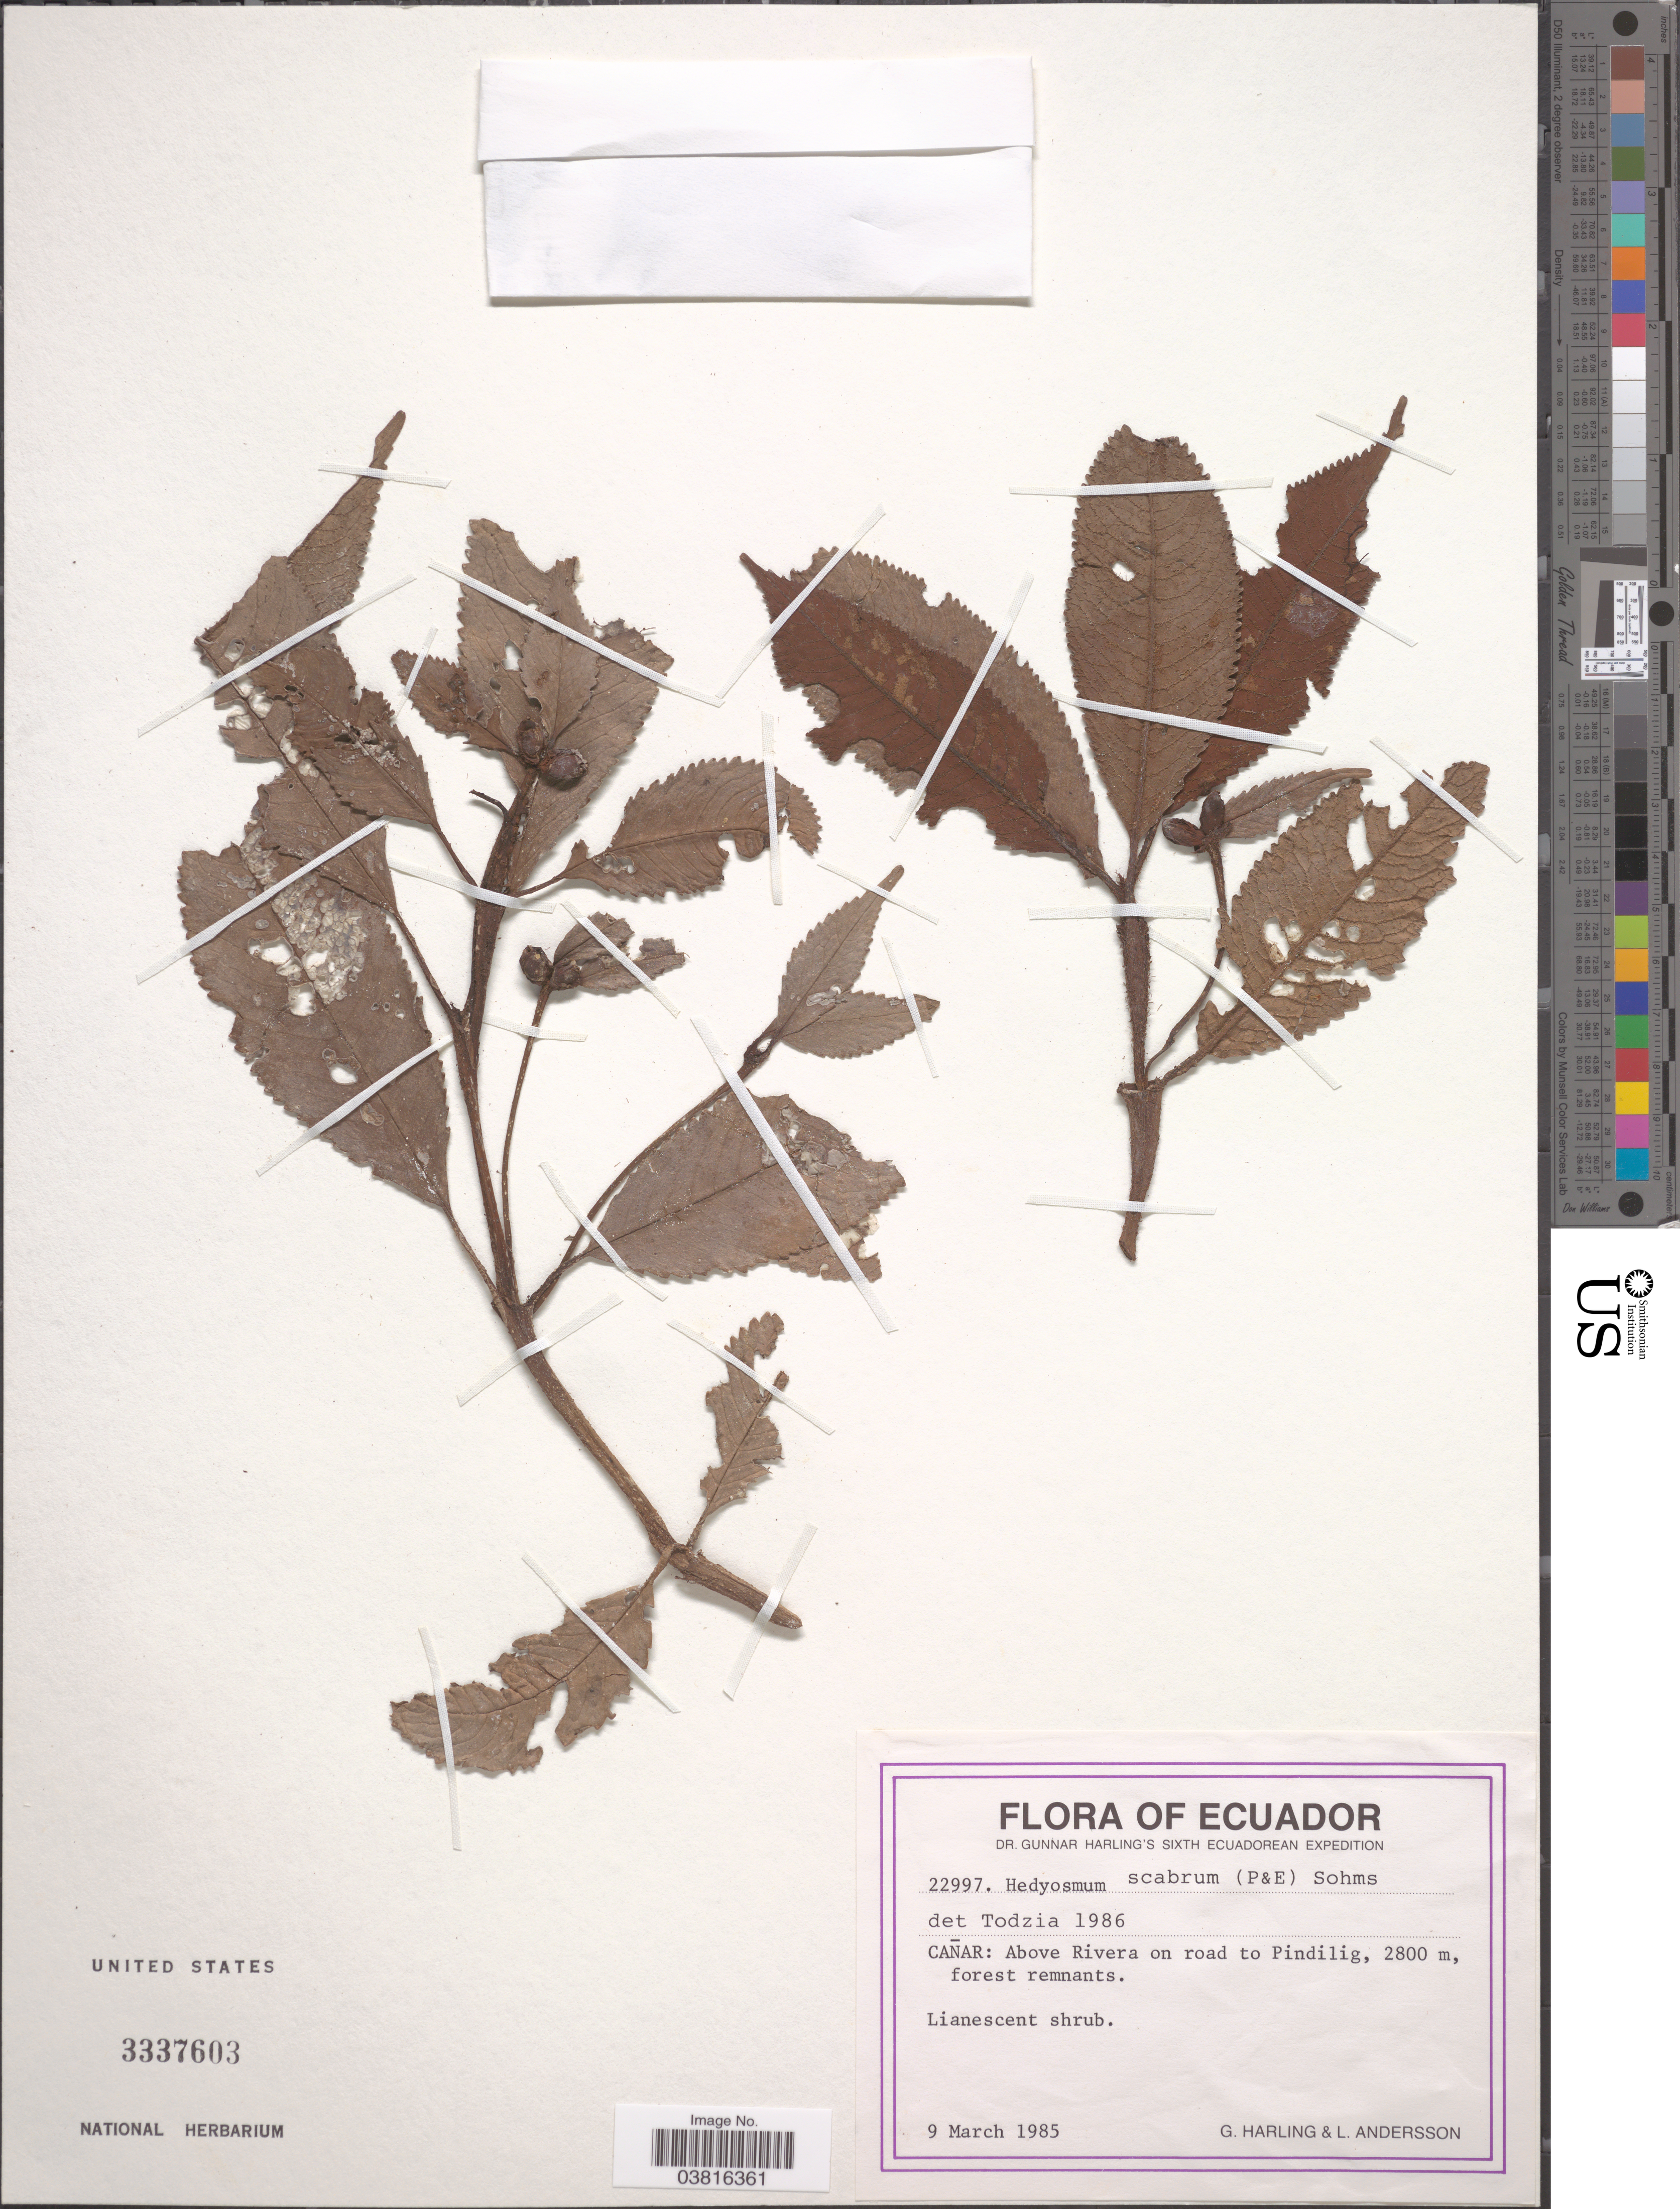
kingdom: Plantae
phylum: Tracheophyta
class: Magnoliopsida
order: Chloranthales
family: Chloranthaceae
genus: Hedyosmum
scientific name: Hedyosmum scabrum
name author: Solms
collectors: G. Harling & L. Andersson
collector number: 22997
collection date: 1985-03-09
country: Ecuador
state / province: Cañar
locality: Above Rivera on road to Pindilig.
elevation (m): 2800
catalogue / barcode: US 3337603